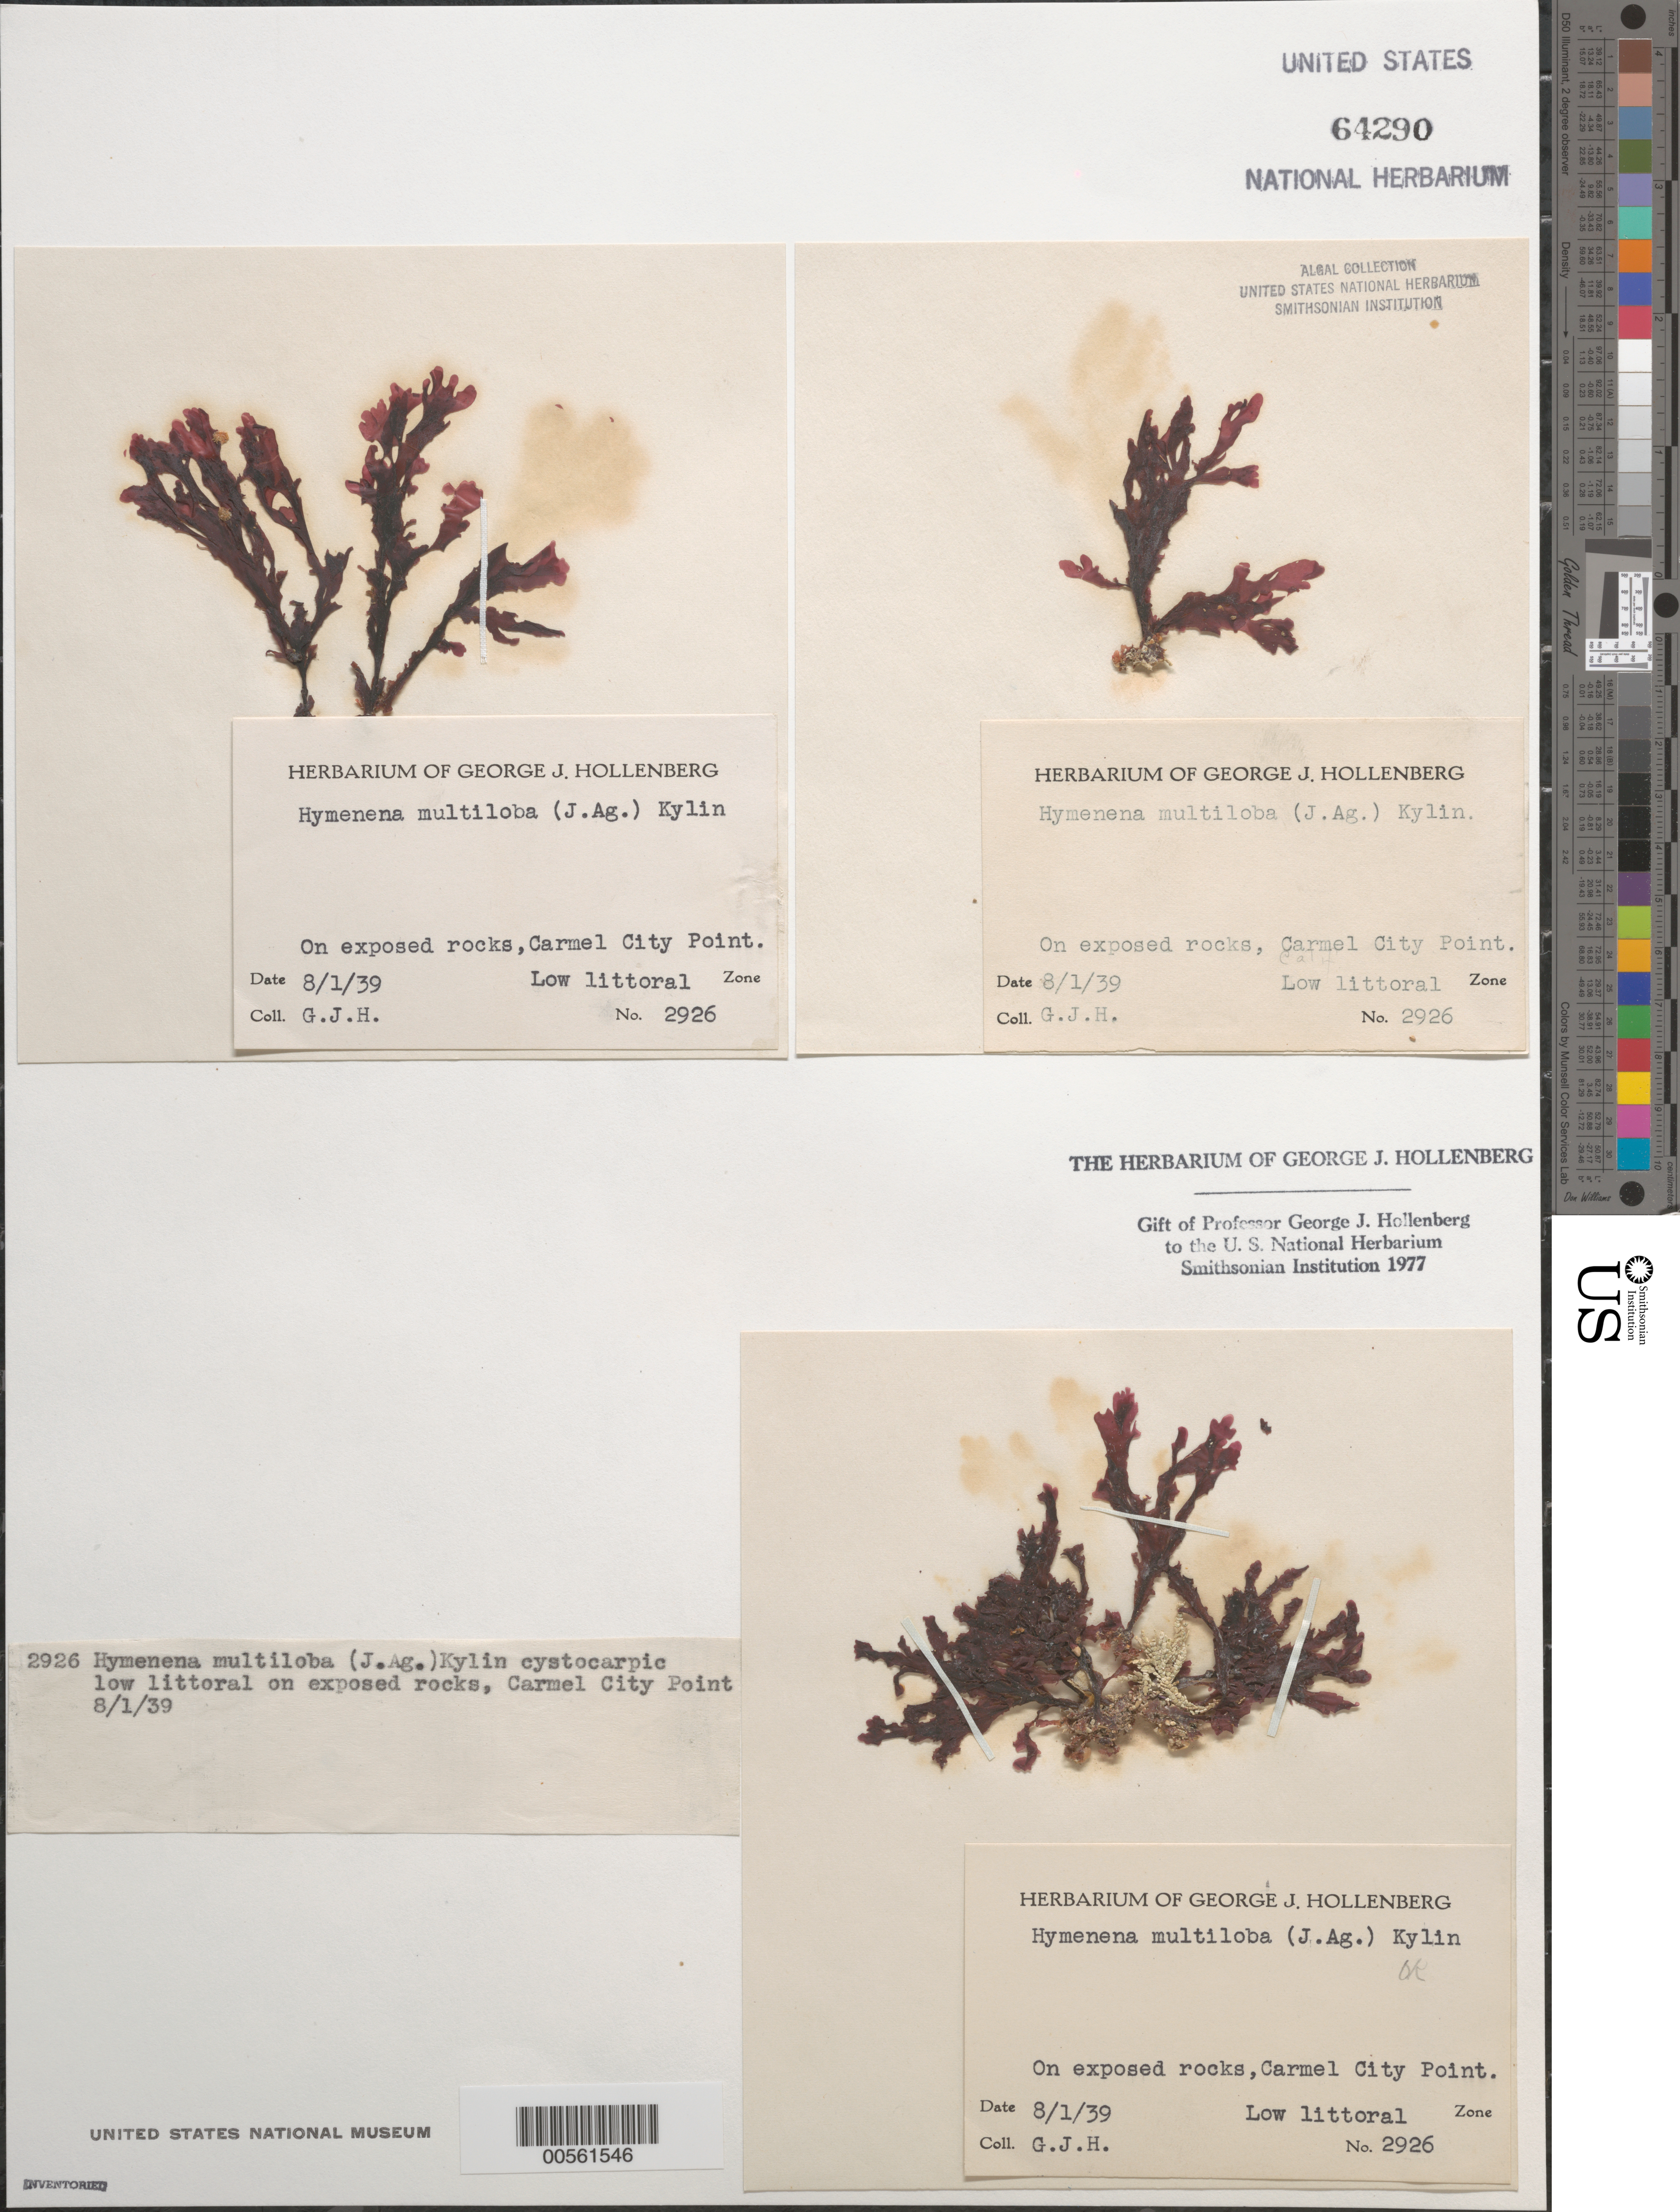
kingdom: Plantae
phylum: Rhodophyta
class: Florideophyceae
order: Ceramiales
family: Delesseriaceae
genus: Hymenena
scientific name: Hymenena multiloba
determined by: Hollenberg, George J.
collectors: G. Hollenberg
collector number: GJH 2926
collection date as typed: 01 Aug 1939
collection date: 1939-08-01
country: United States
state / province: California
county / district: Monterey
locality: Carmel, City Point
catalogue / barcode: US 64290